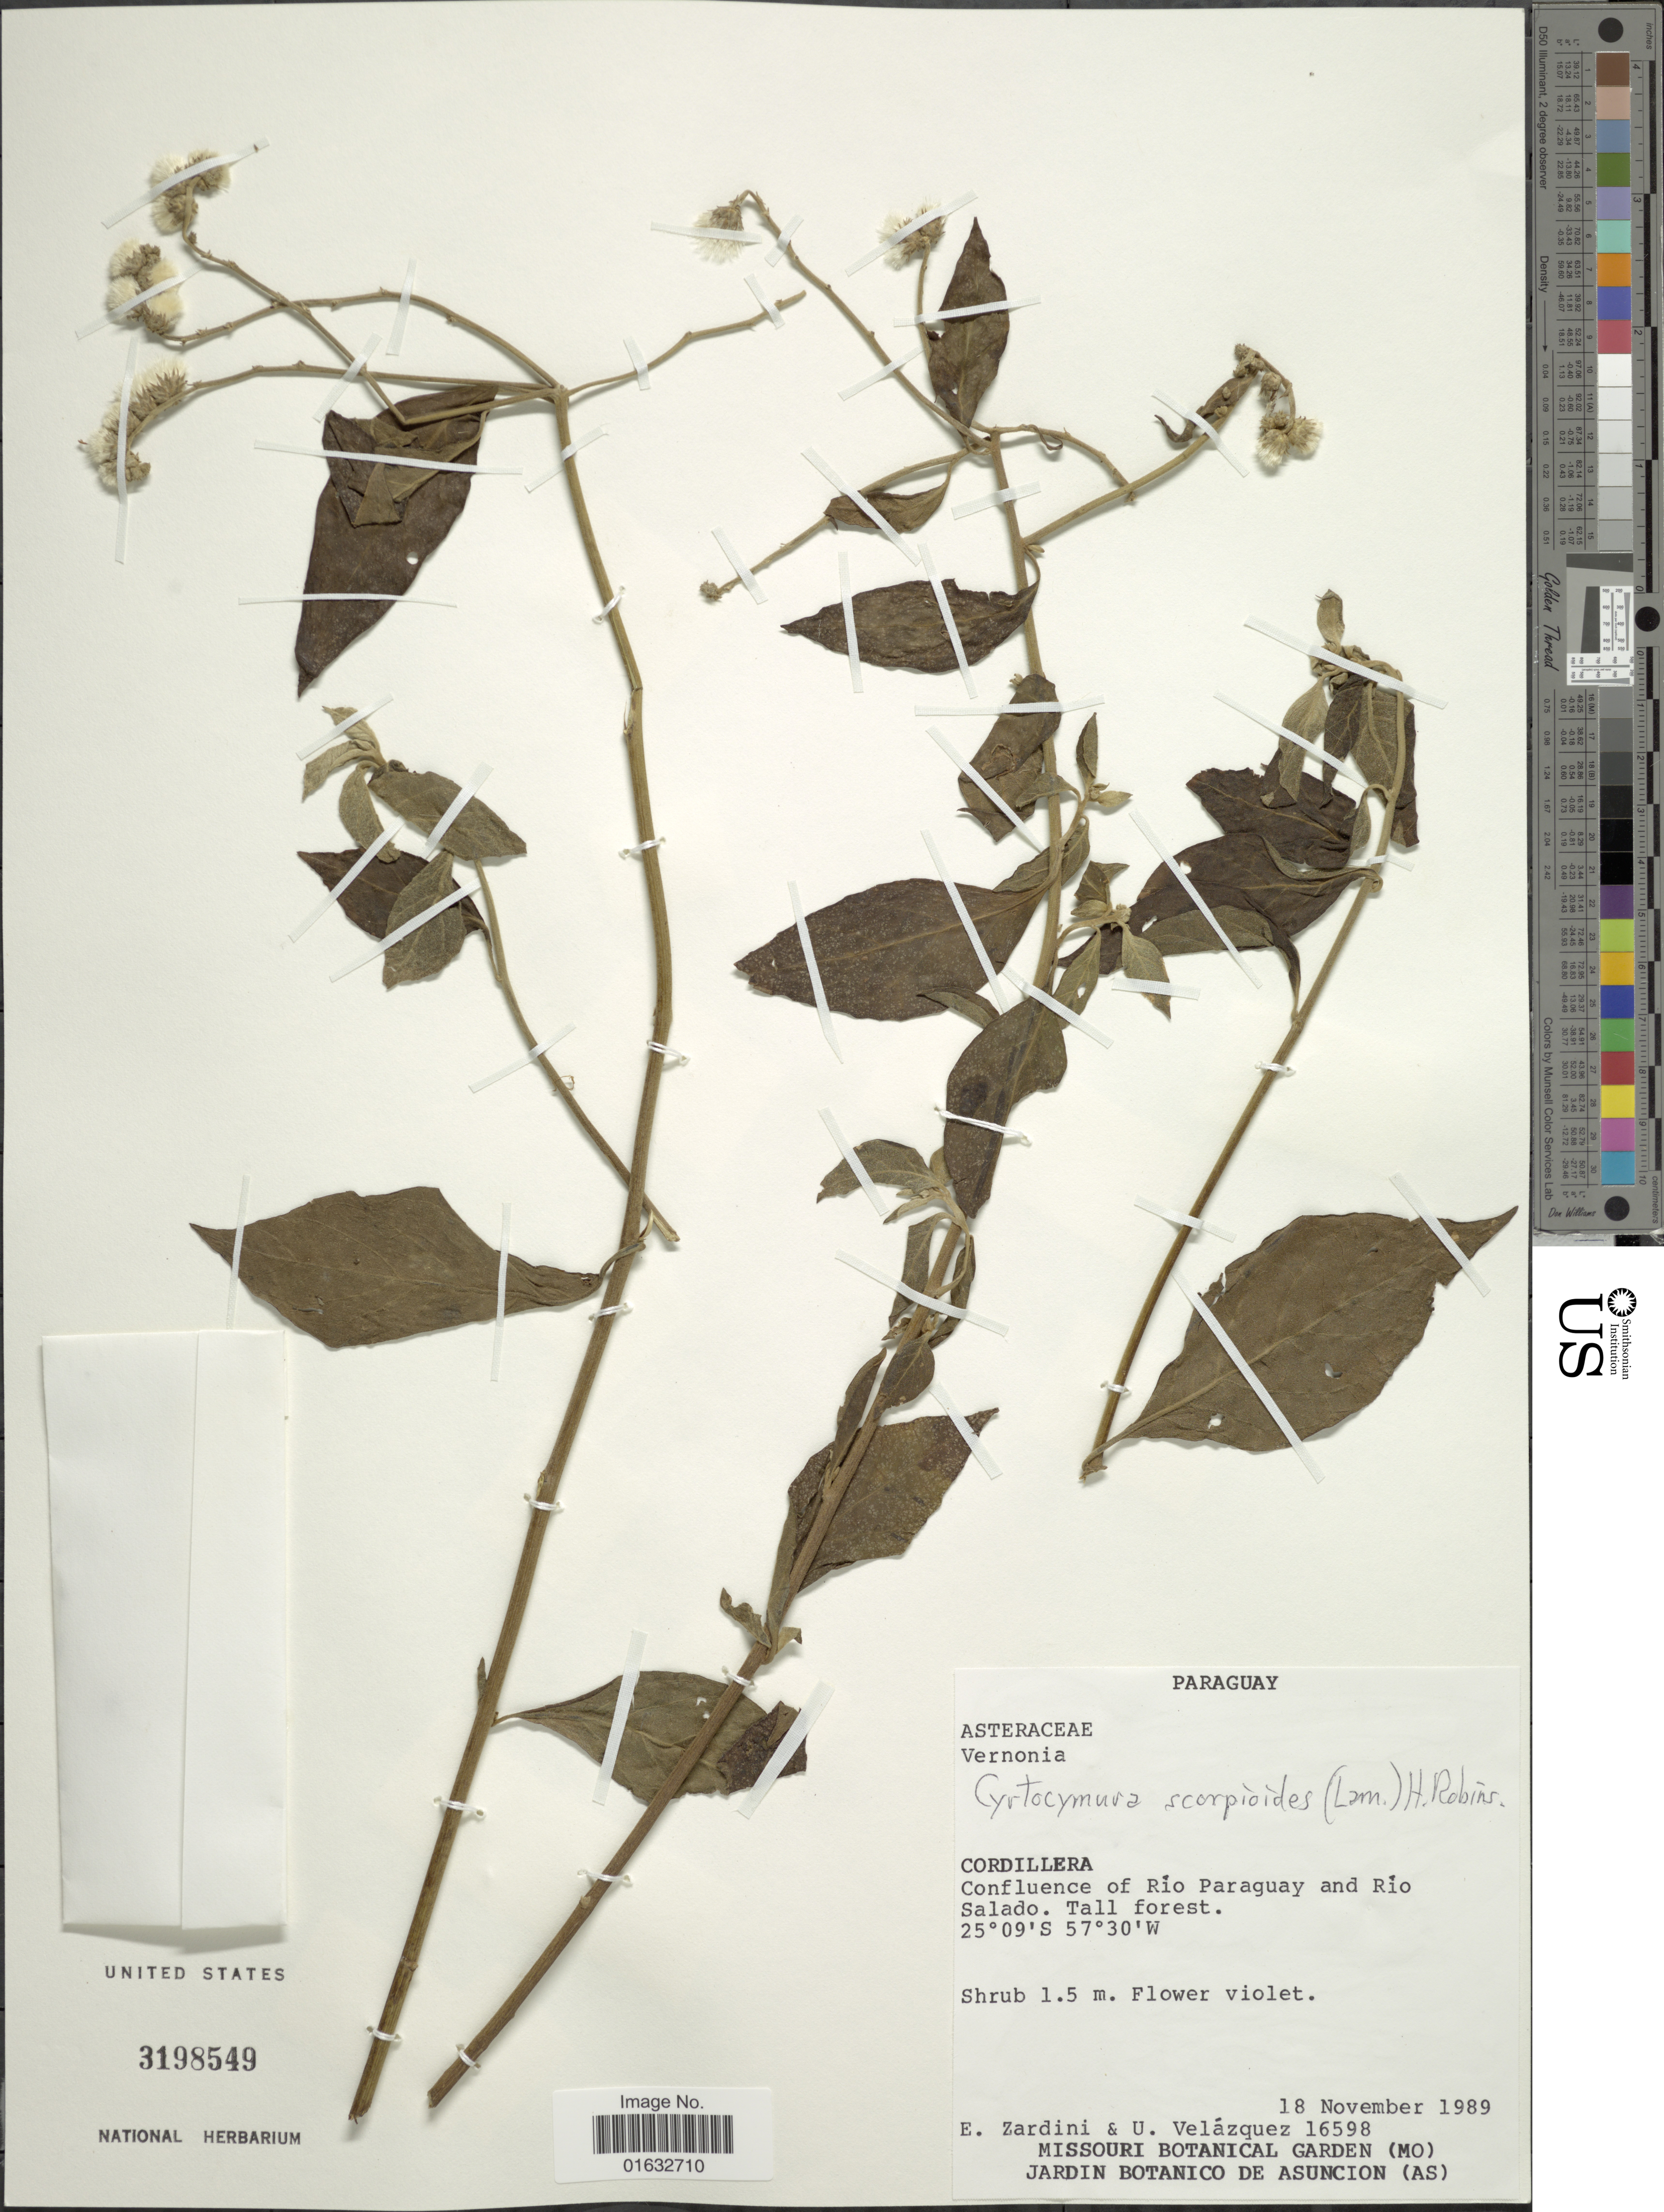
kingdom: Plantae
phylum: Tracheophyta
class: Magnoliopsida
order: Asterales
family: Asteraceae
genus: Cyrtocymura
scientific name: Cyrtocymura scorpioides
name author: (Lam.) H. Rob.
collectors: E. M. Zardini & U. Velazquez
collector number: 16598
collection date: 1989-11-18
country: Paraguay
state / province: Cordillera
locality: Confluence of Rio Paraguay and Rio Salado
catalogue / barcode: US 3198549